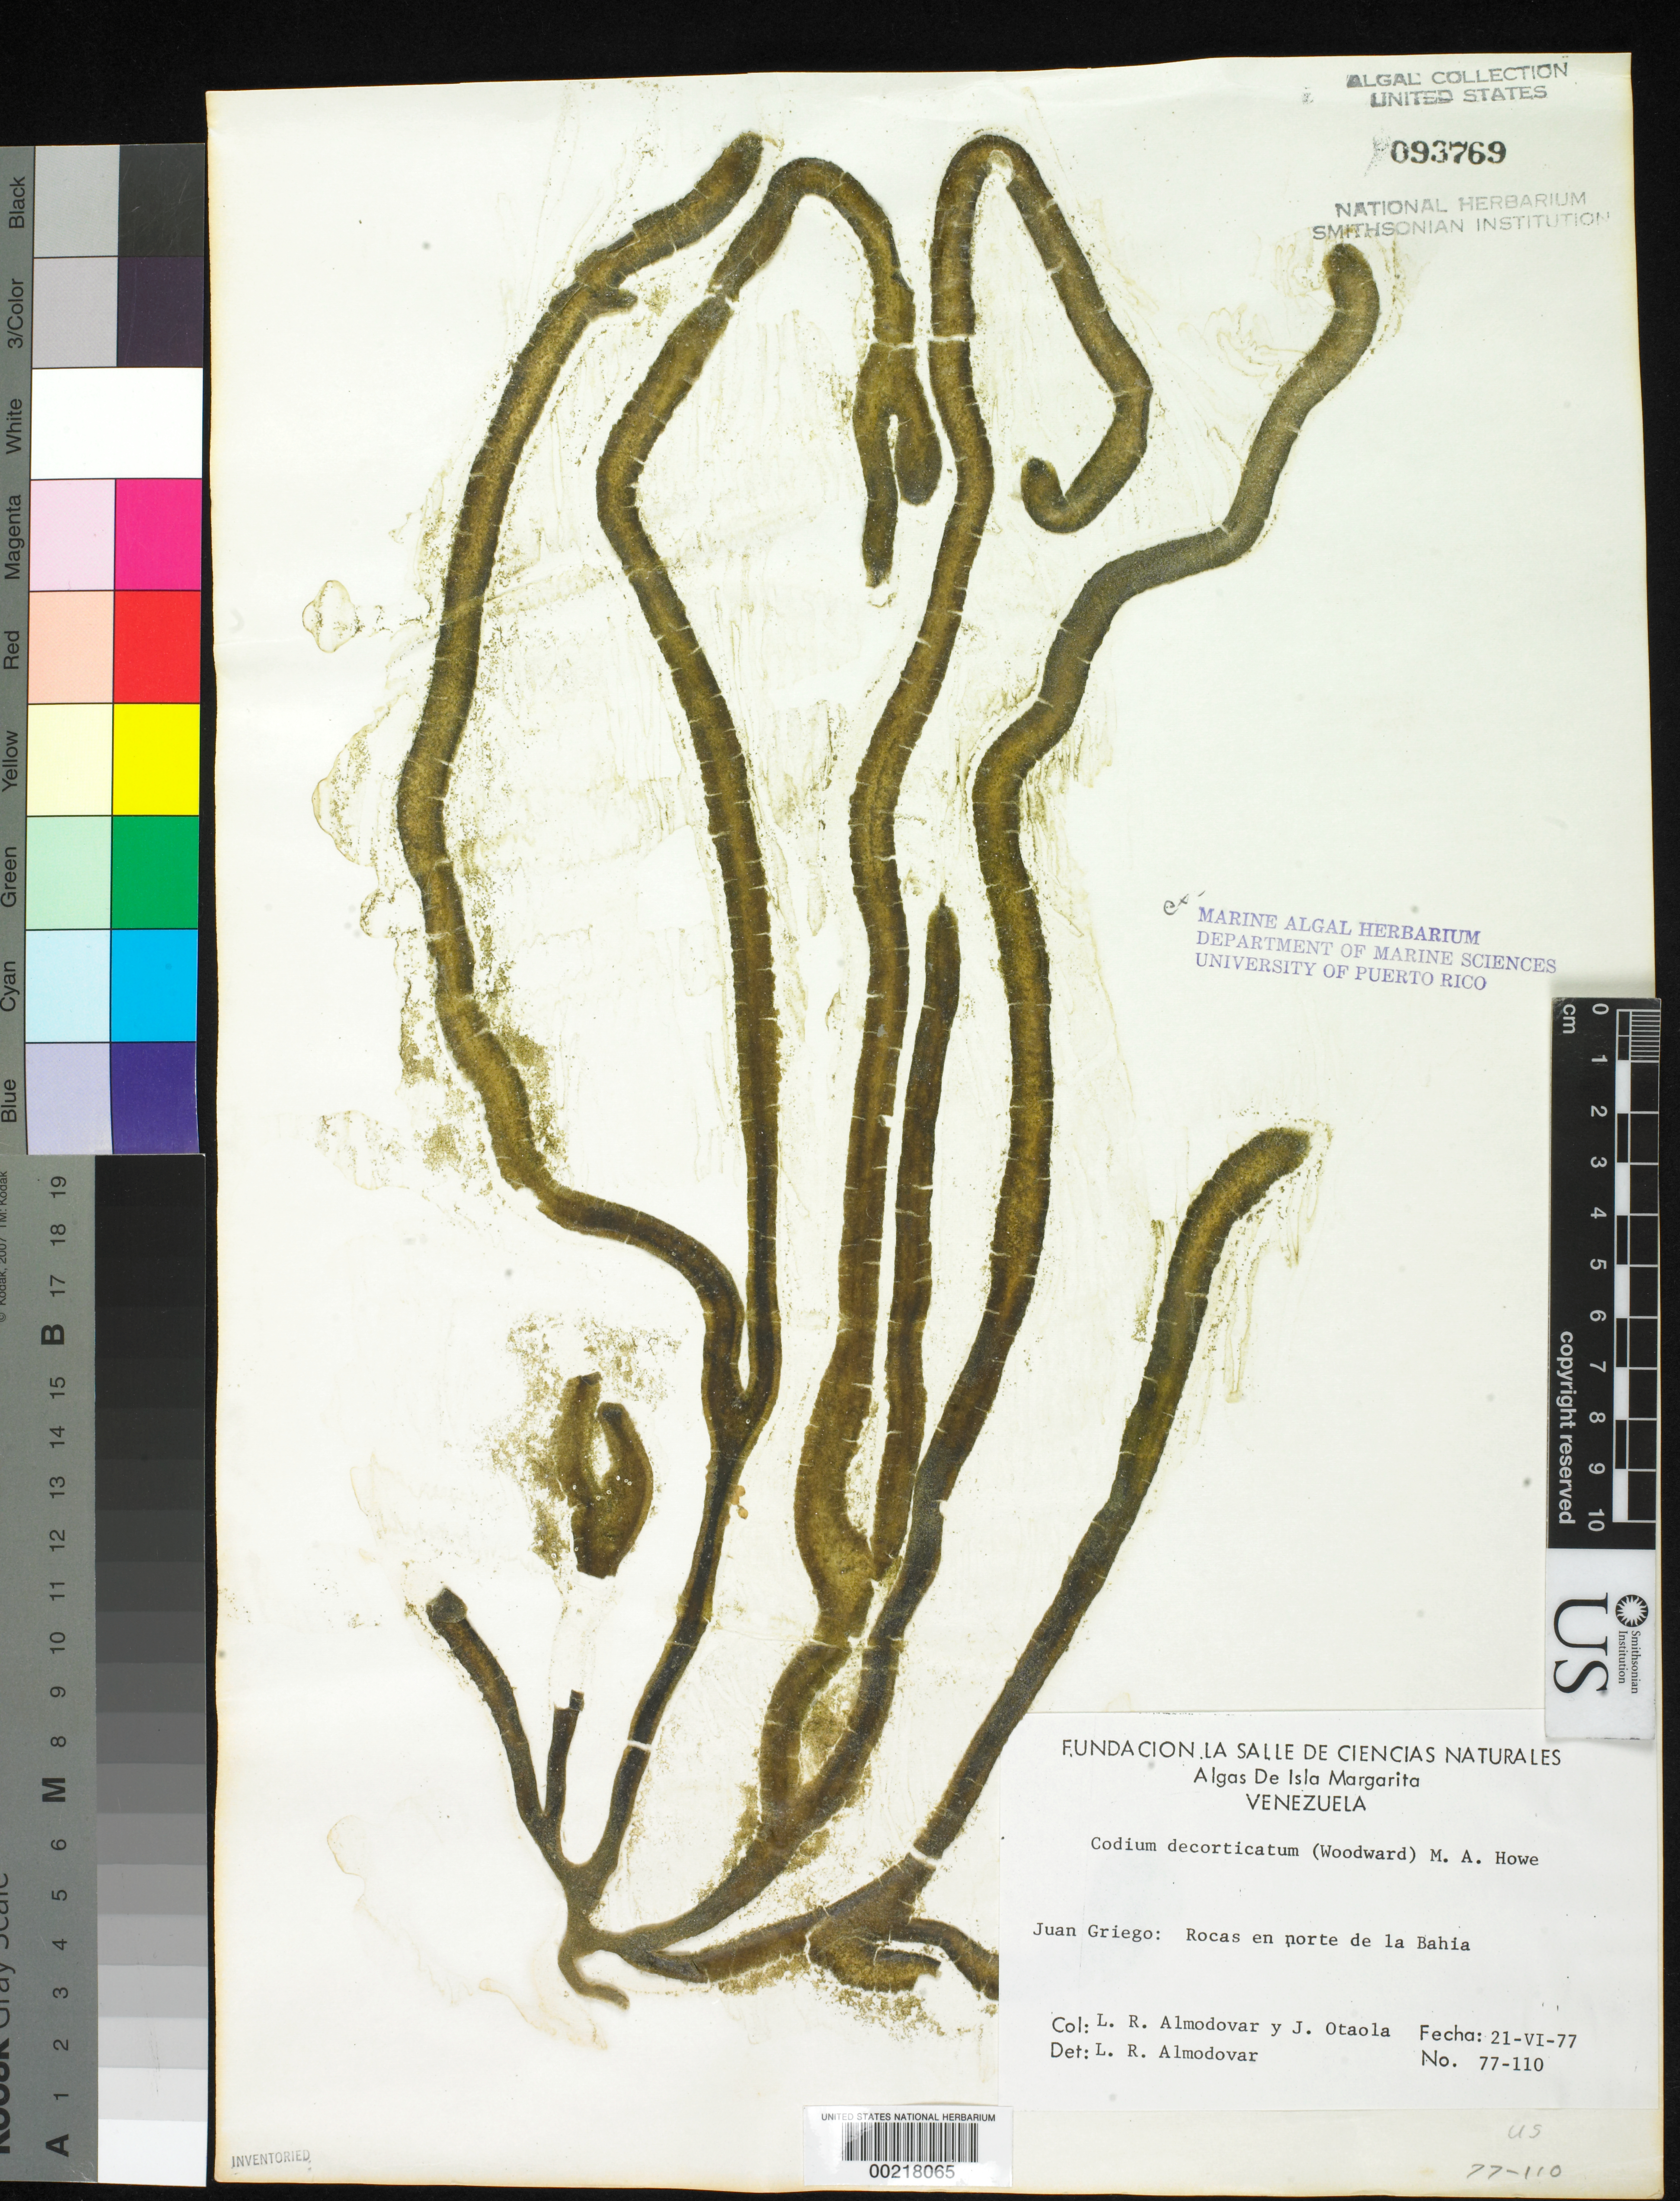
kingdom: Plantae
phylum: Chlorophyta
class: Ulvophyceae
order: Bryopsidales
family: Codiaceae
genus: Codium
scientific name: Codium decorticatum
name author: (Woodw.) M. Howe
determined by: Almodovar, L. R.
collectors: L. Almodovar & J. Otaola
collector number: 77-110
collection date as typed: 21 Jun 1977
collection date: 1977-06-21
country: Venezuela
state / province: Nueva Esparta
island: Margarita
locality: Juangriego, north of bahia de juan griego, isla de margarita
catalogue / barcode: US 93769